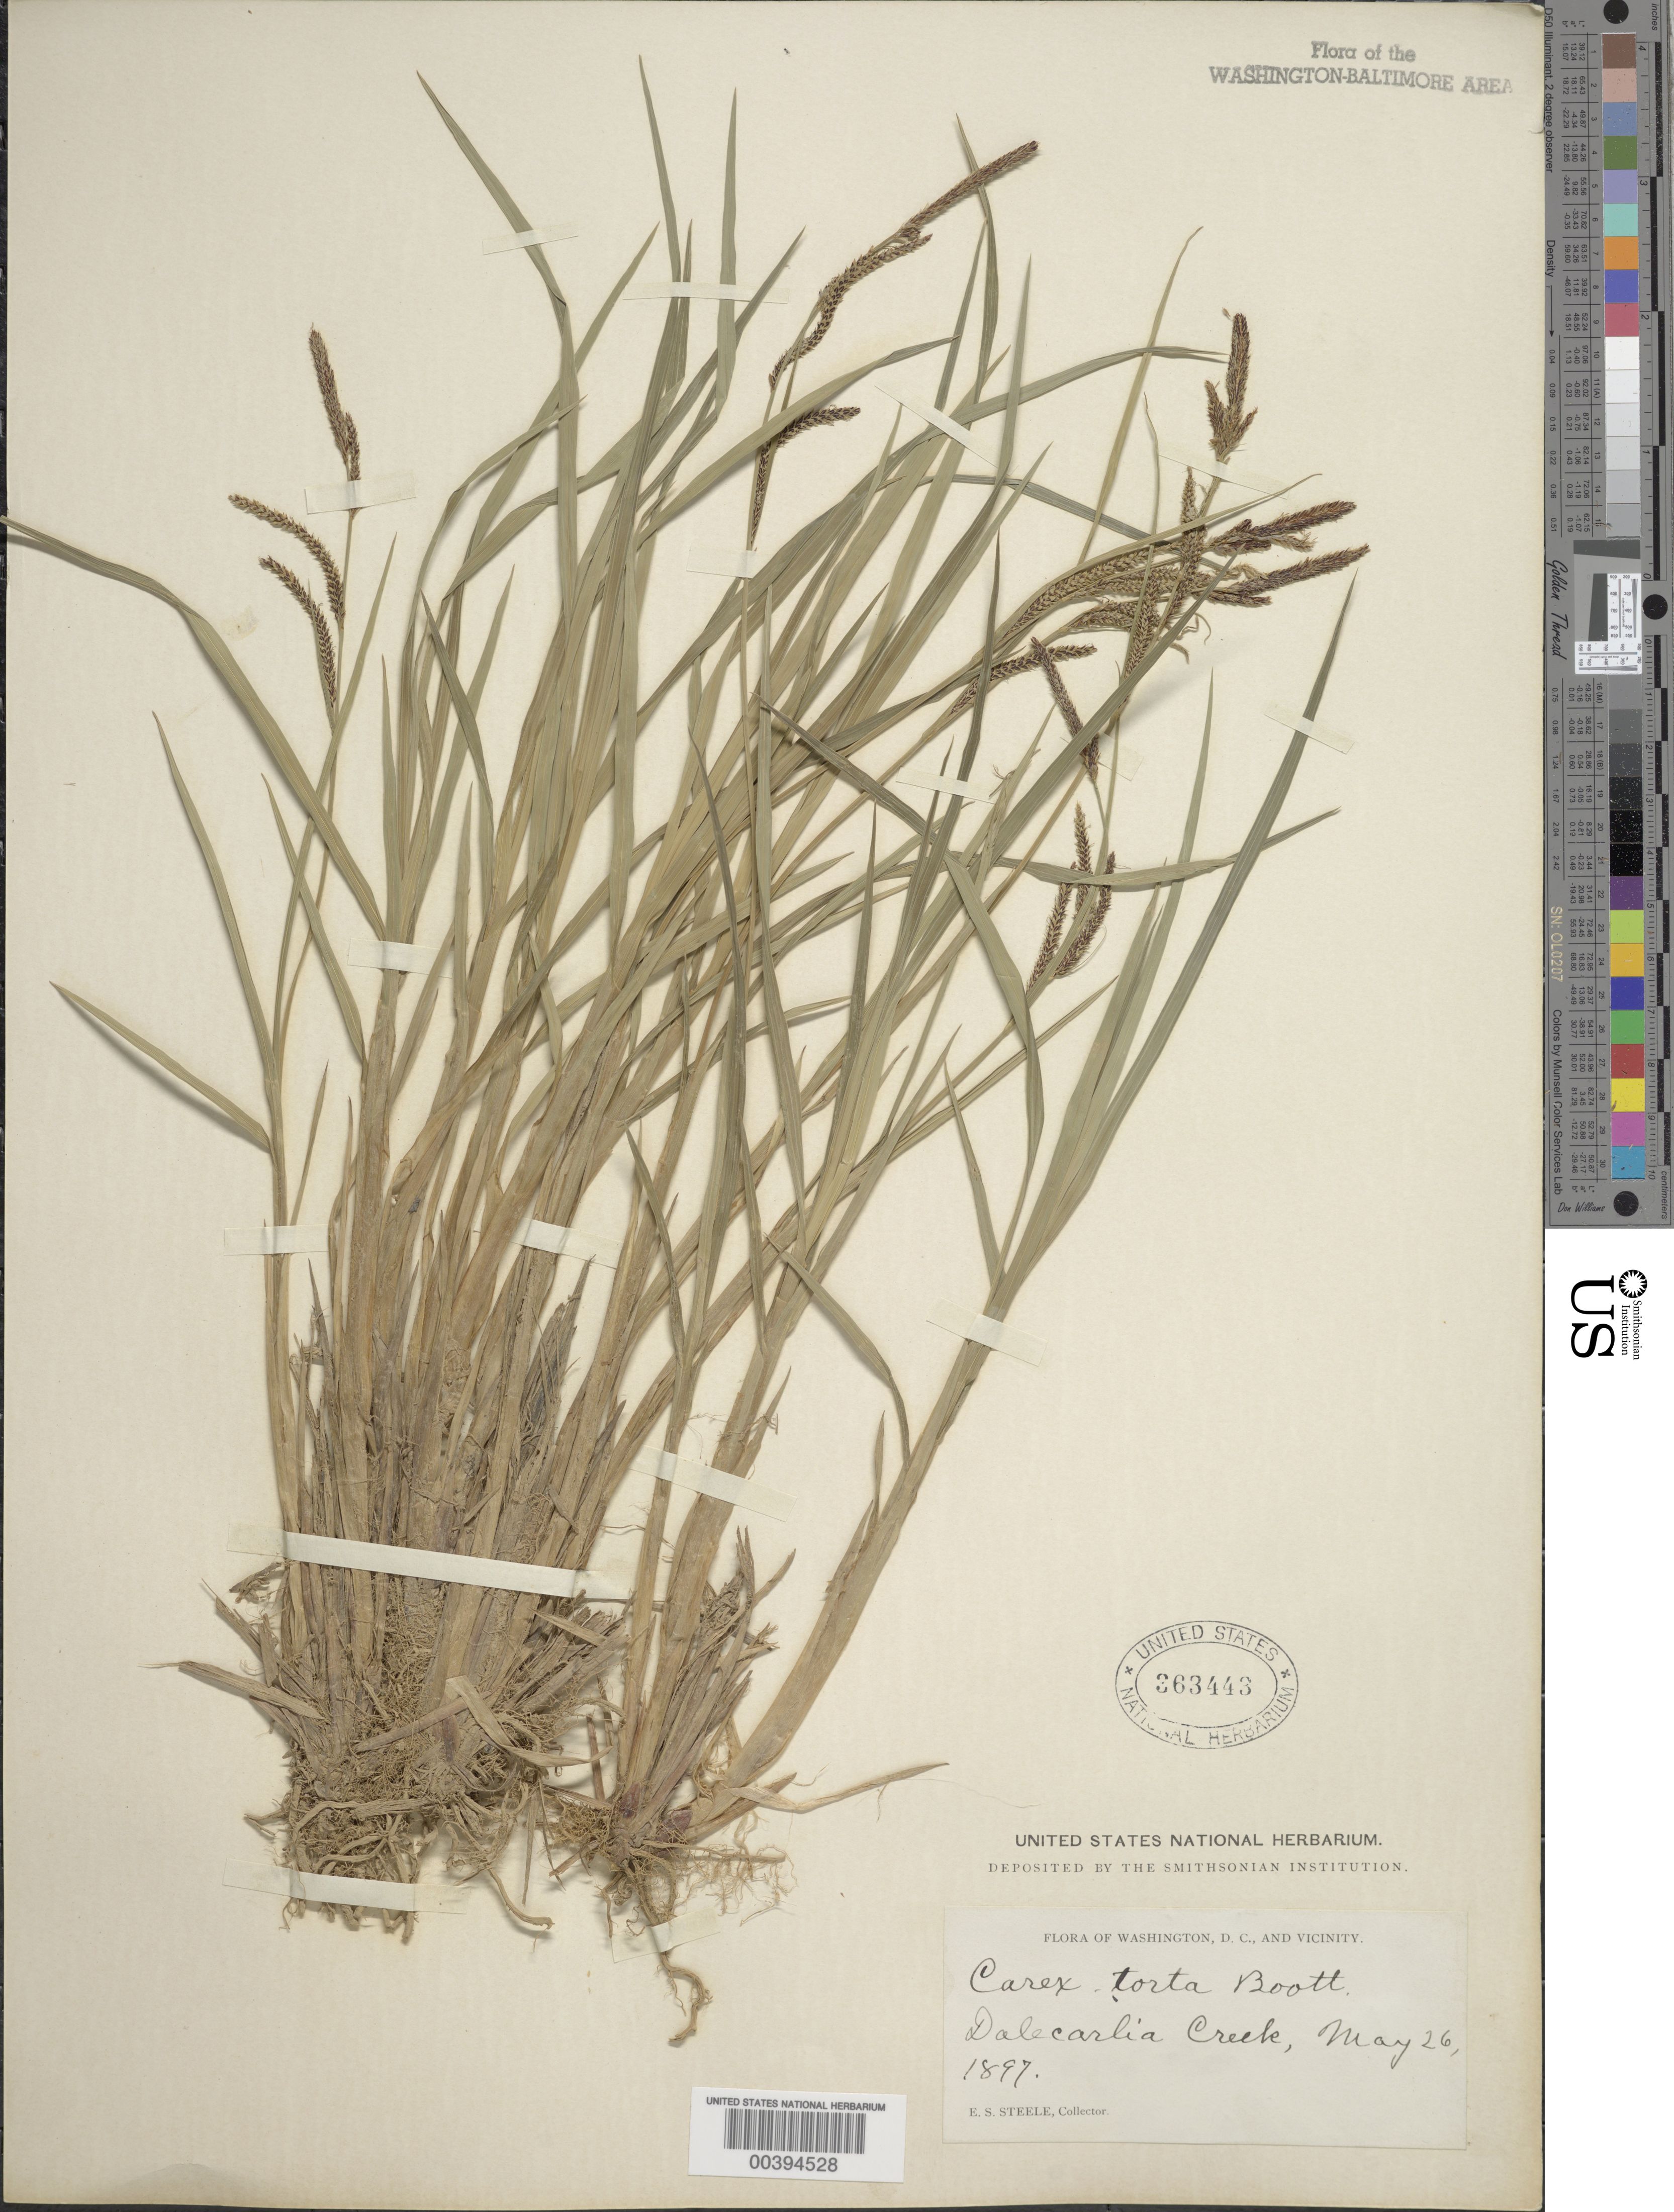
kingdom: Plantae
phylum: Tracheophyta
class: Liliopsida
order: Poales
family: Cyperaceae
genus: Carex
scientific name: Carex torta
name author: Boott ex Tuck.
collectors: E. Steele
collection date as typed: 26 May 1897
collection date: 1897-05-26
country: United States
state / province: District of Columbia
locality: Dalecarlia Creek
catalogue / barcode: US 363443